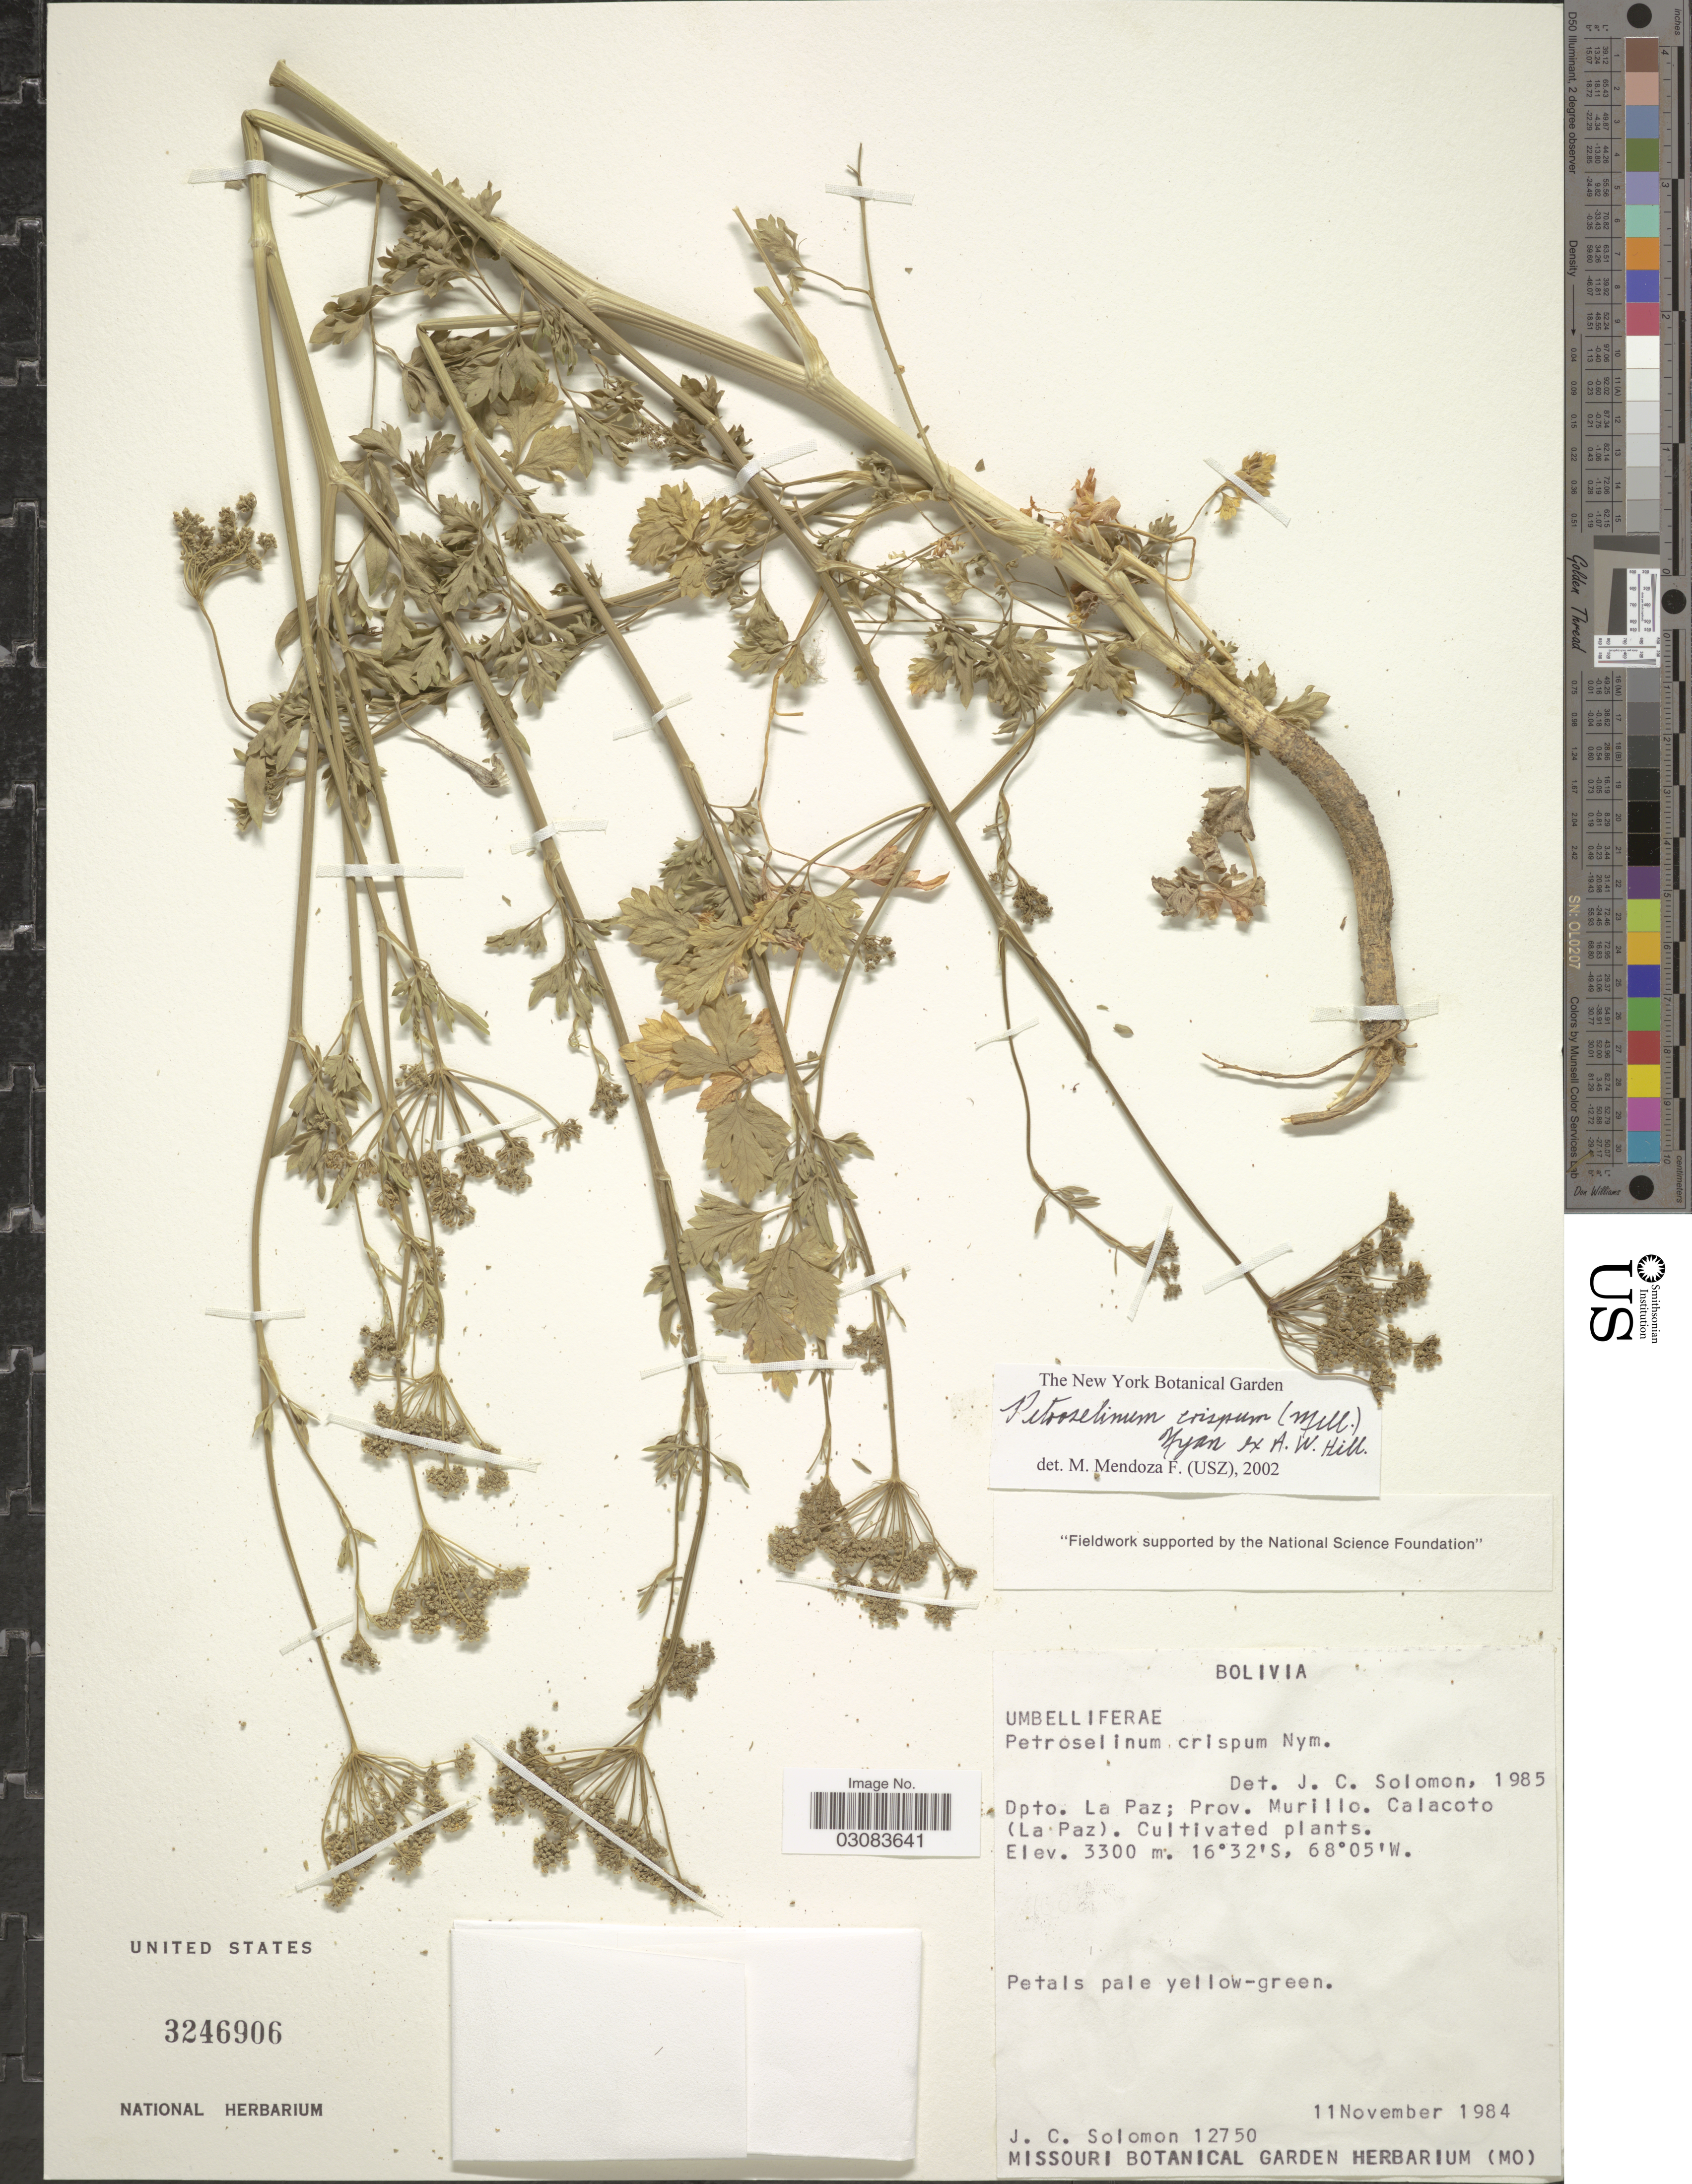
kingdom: Plantae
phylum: Tracheophyta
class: Magnoliopsida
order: Apiales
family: Apiaceae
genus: Petroselinum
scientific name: Petroselinum crispum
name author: (Mill.) Fuss.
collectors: J. C. Solomon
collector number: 12750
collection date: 1984-11-11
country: Bolivia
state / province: La Paz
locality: Dpto. La Paz; Prov. Murillo. Calacoto (La Paz).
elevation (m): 3300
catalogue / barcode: US 3246906